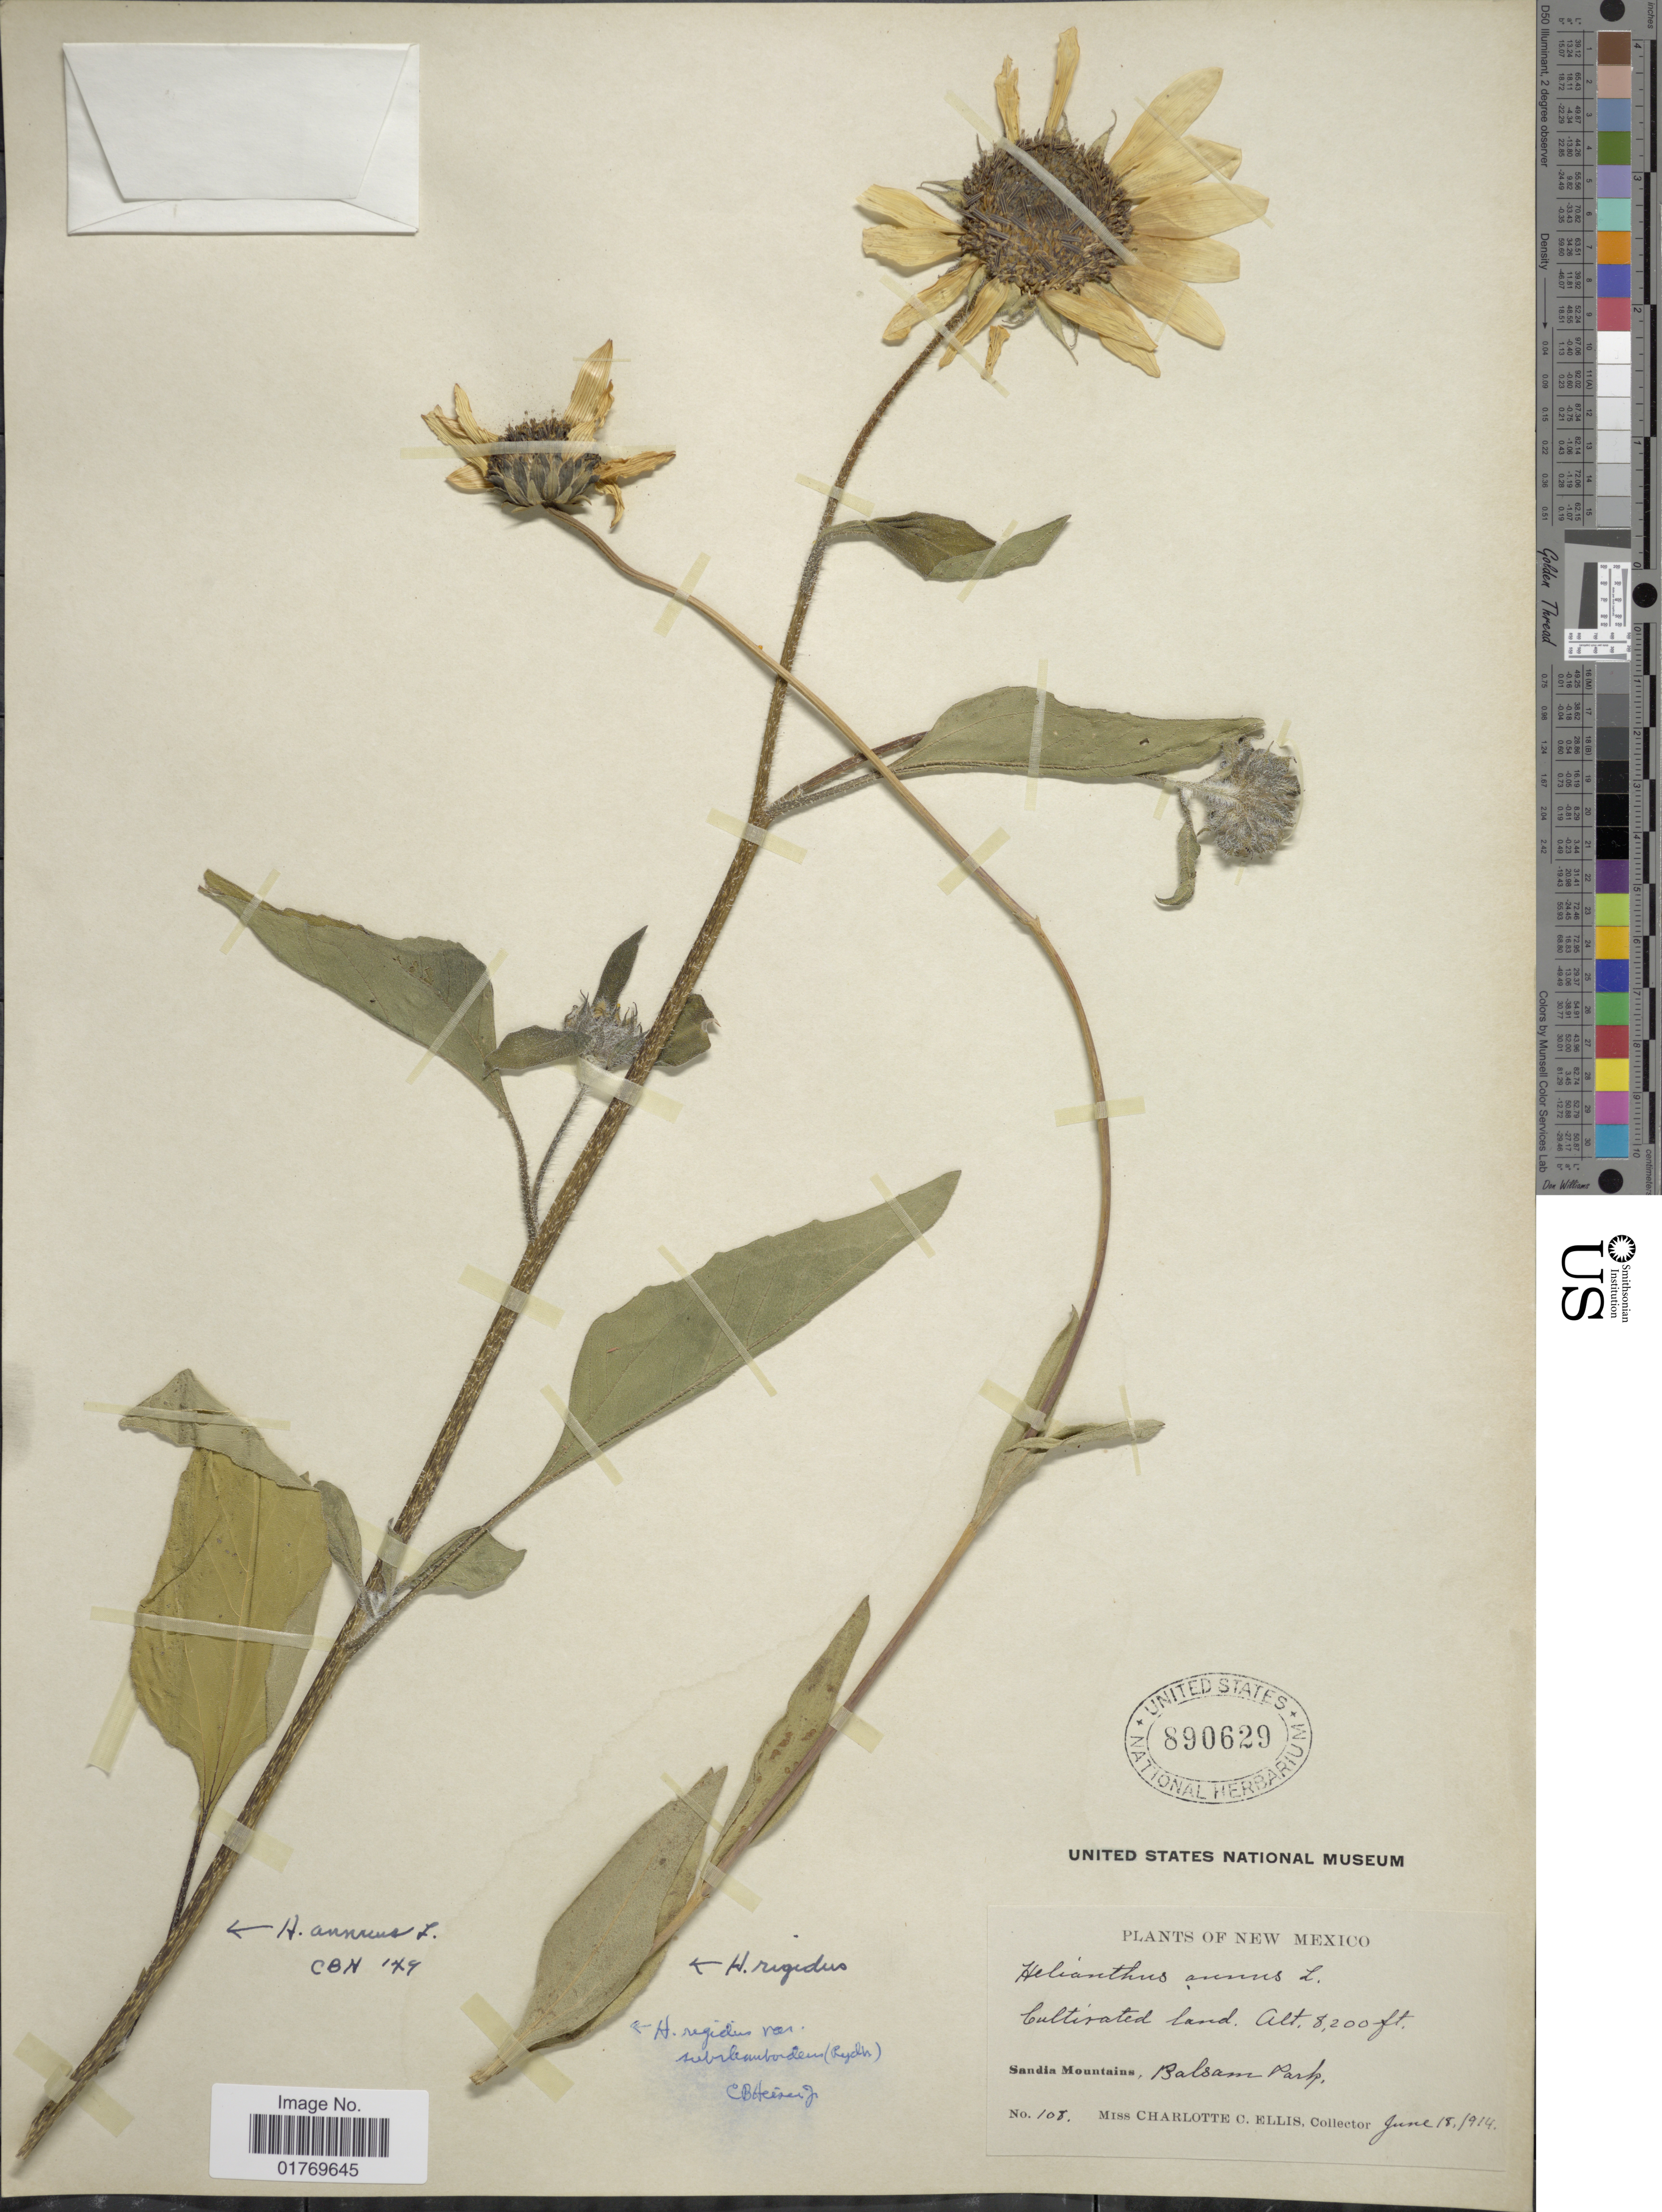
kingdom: Plantae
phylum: Tracheophyta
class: Magnoliopsida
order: Asterales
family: Asteraceae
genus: Helianthus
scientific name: Helianthus annuus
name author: L.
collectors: C. C. Ellis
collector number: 108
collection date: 1914-06-18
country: United States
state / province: New Mexico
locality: Sandia Mountains, Balsam Park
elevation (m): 2499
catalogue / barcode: US 890629